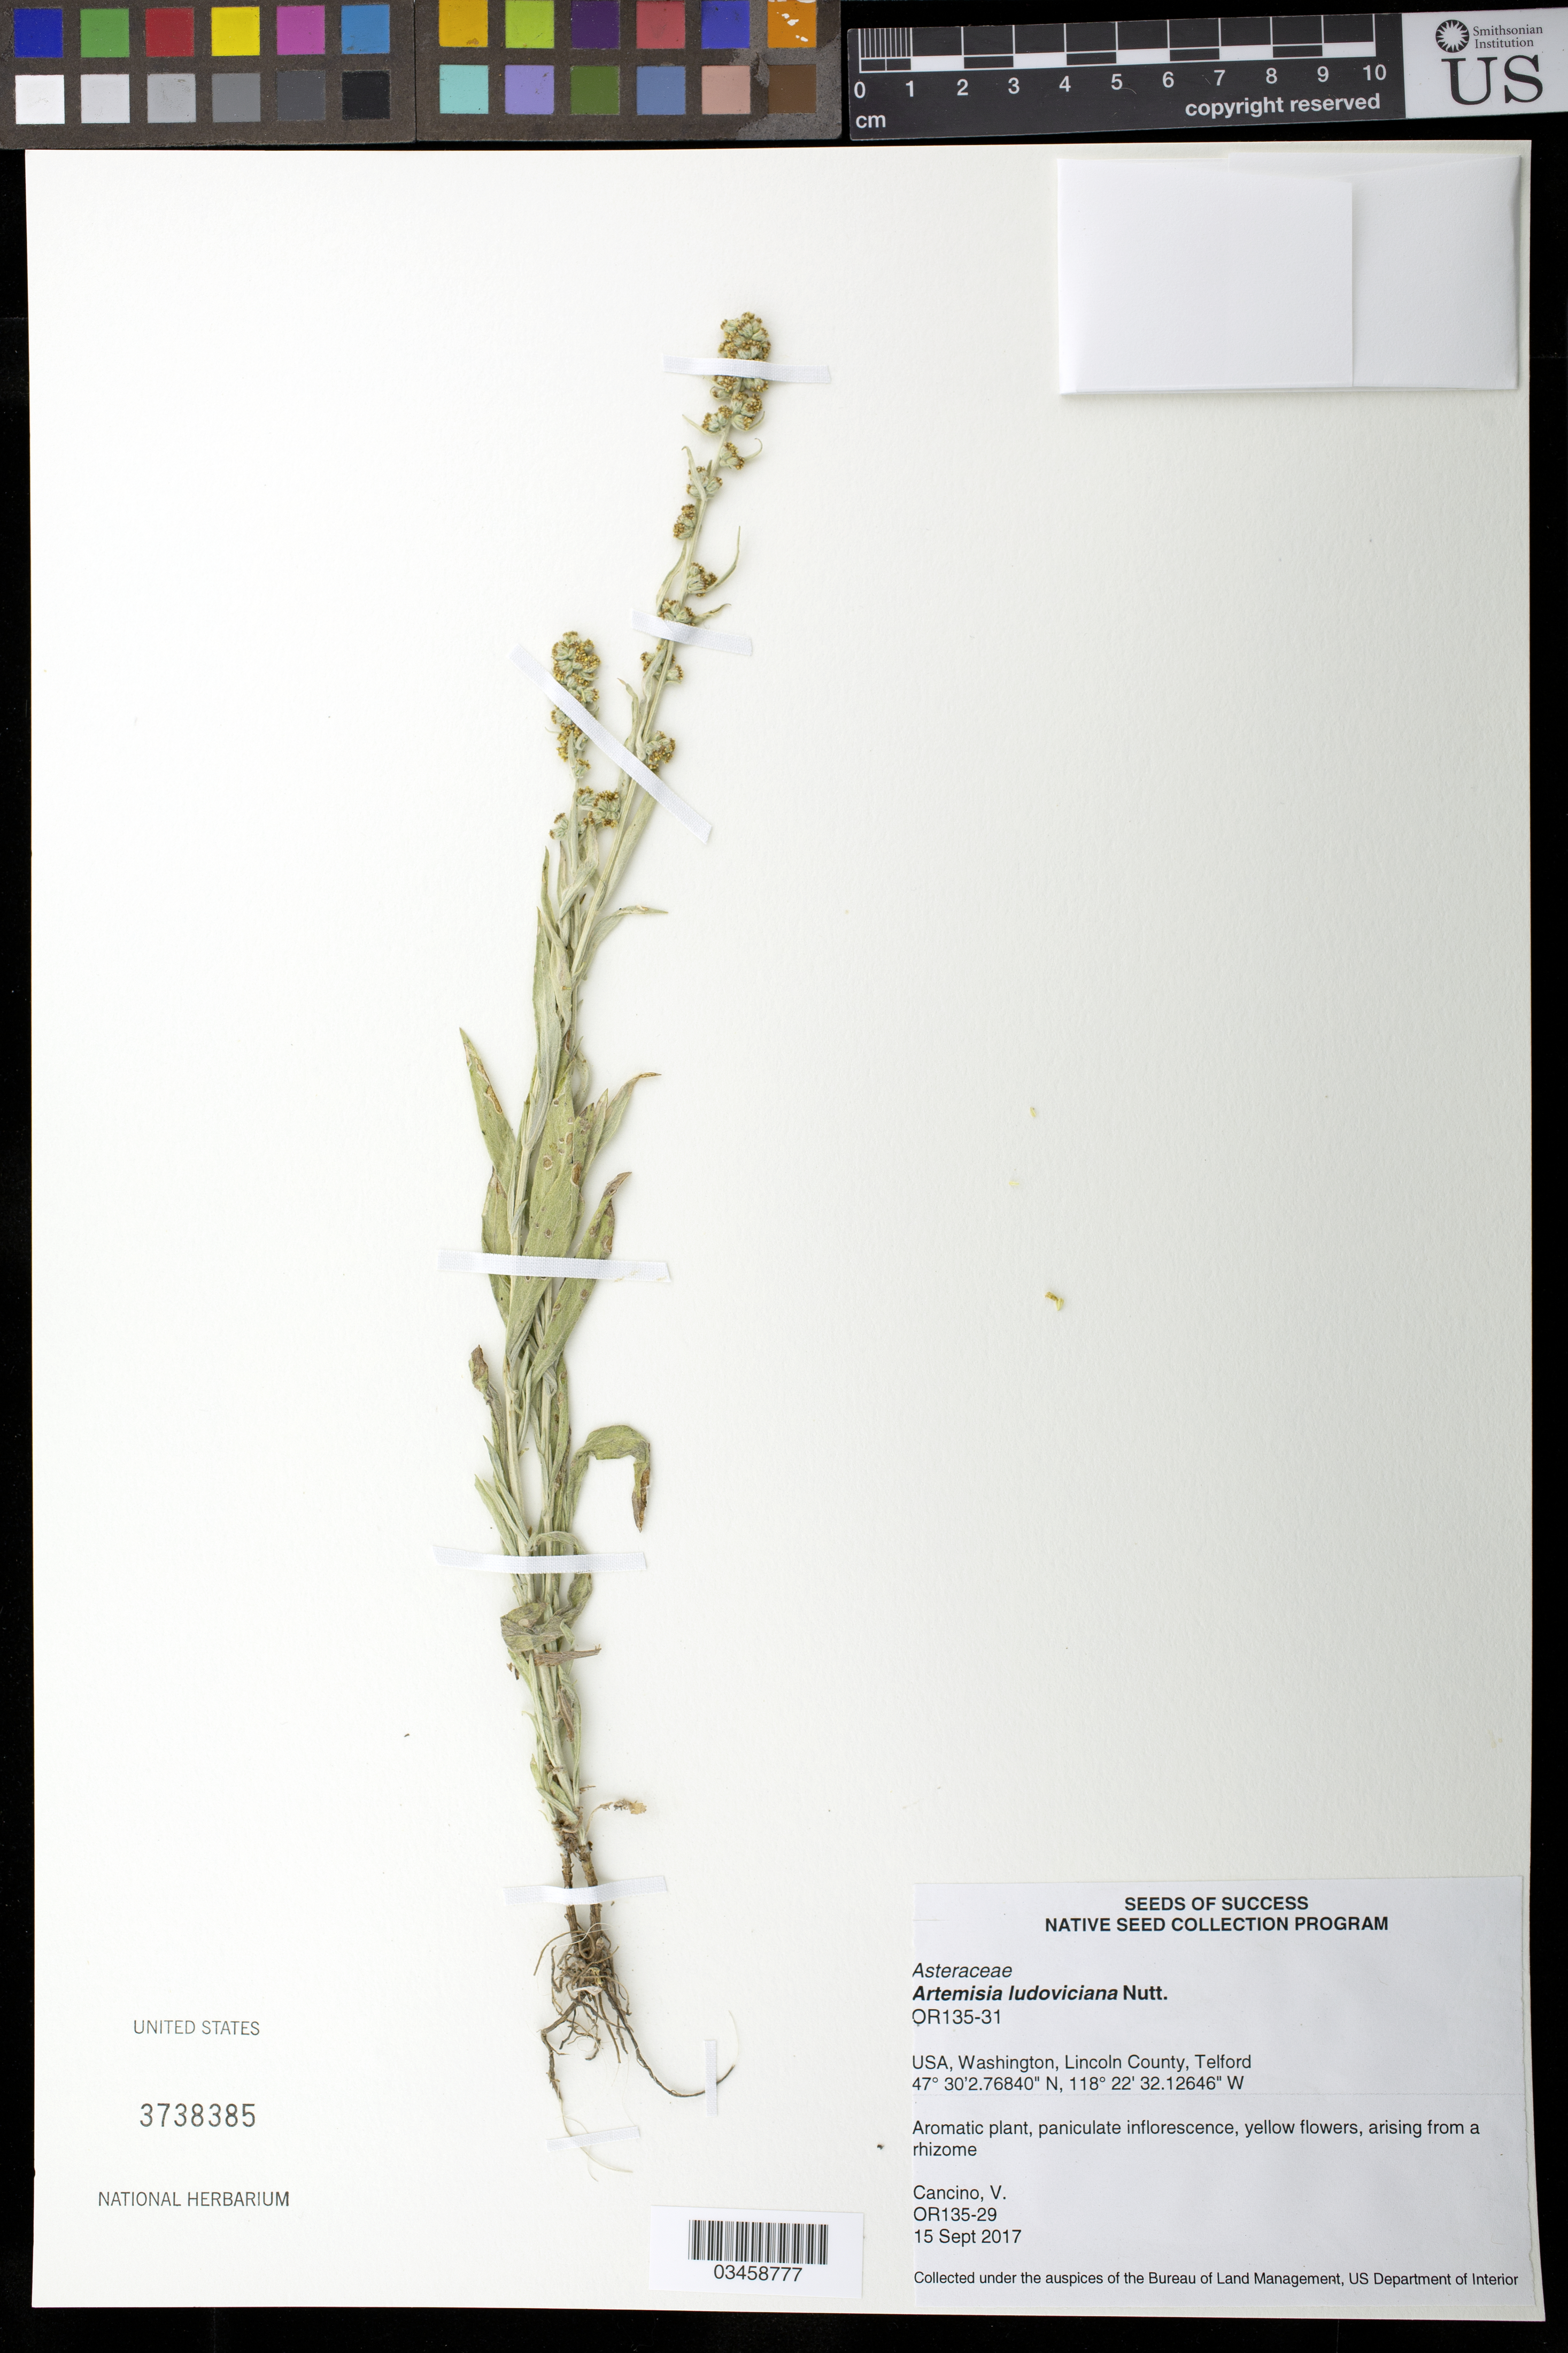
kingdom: Plantae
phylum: Tracheophyta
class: Magnoliopsida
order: Asterales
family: Asteraceae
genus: Artemisia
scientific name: Artemisia ludoviciana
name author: Nutt.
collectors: V. Cancino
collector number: OR135-31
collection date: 2017-09-15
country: United States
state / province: Washington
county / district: Lincoln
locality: Telford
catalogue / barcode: US 3738385